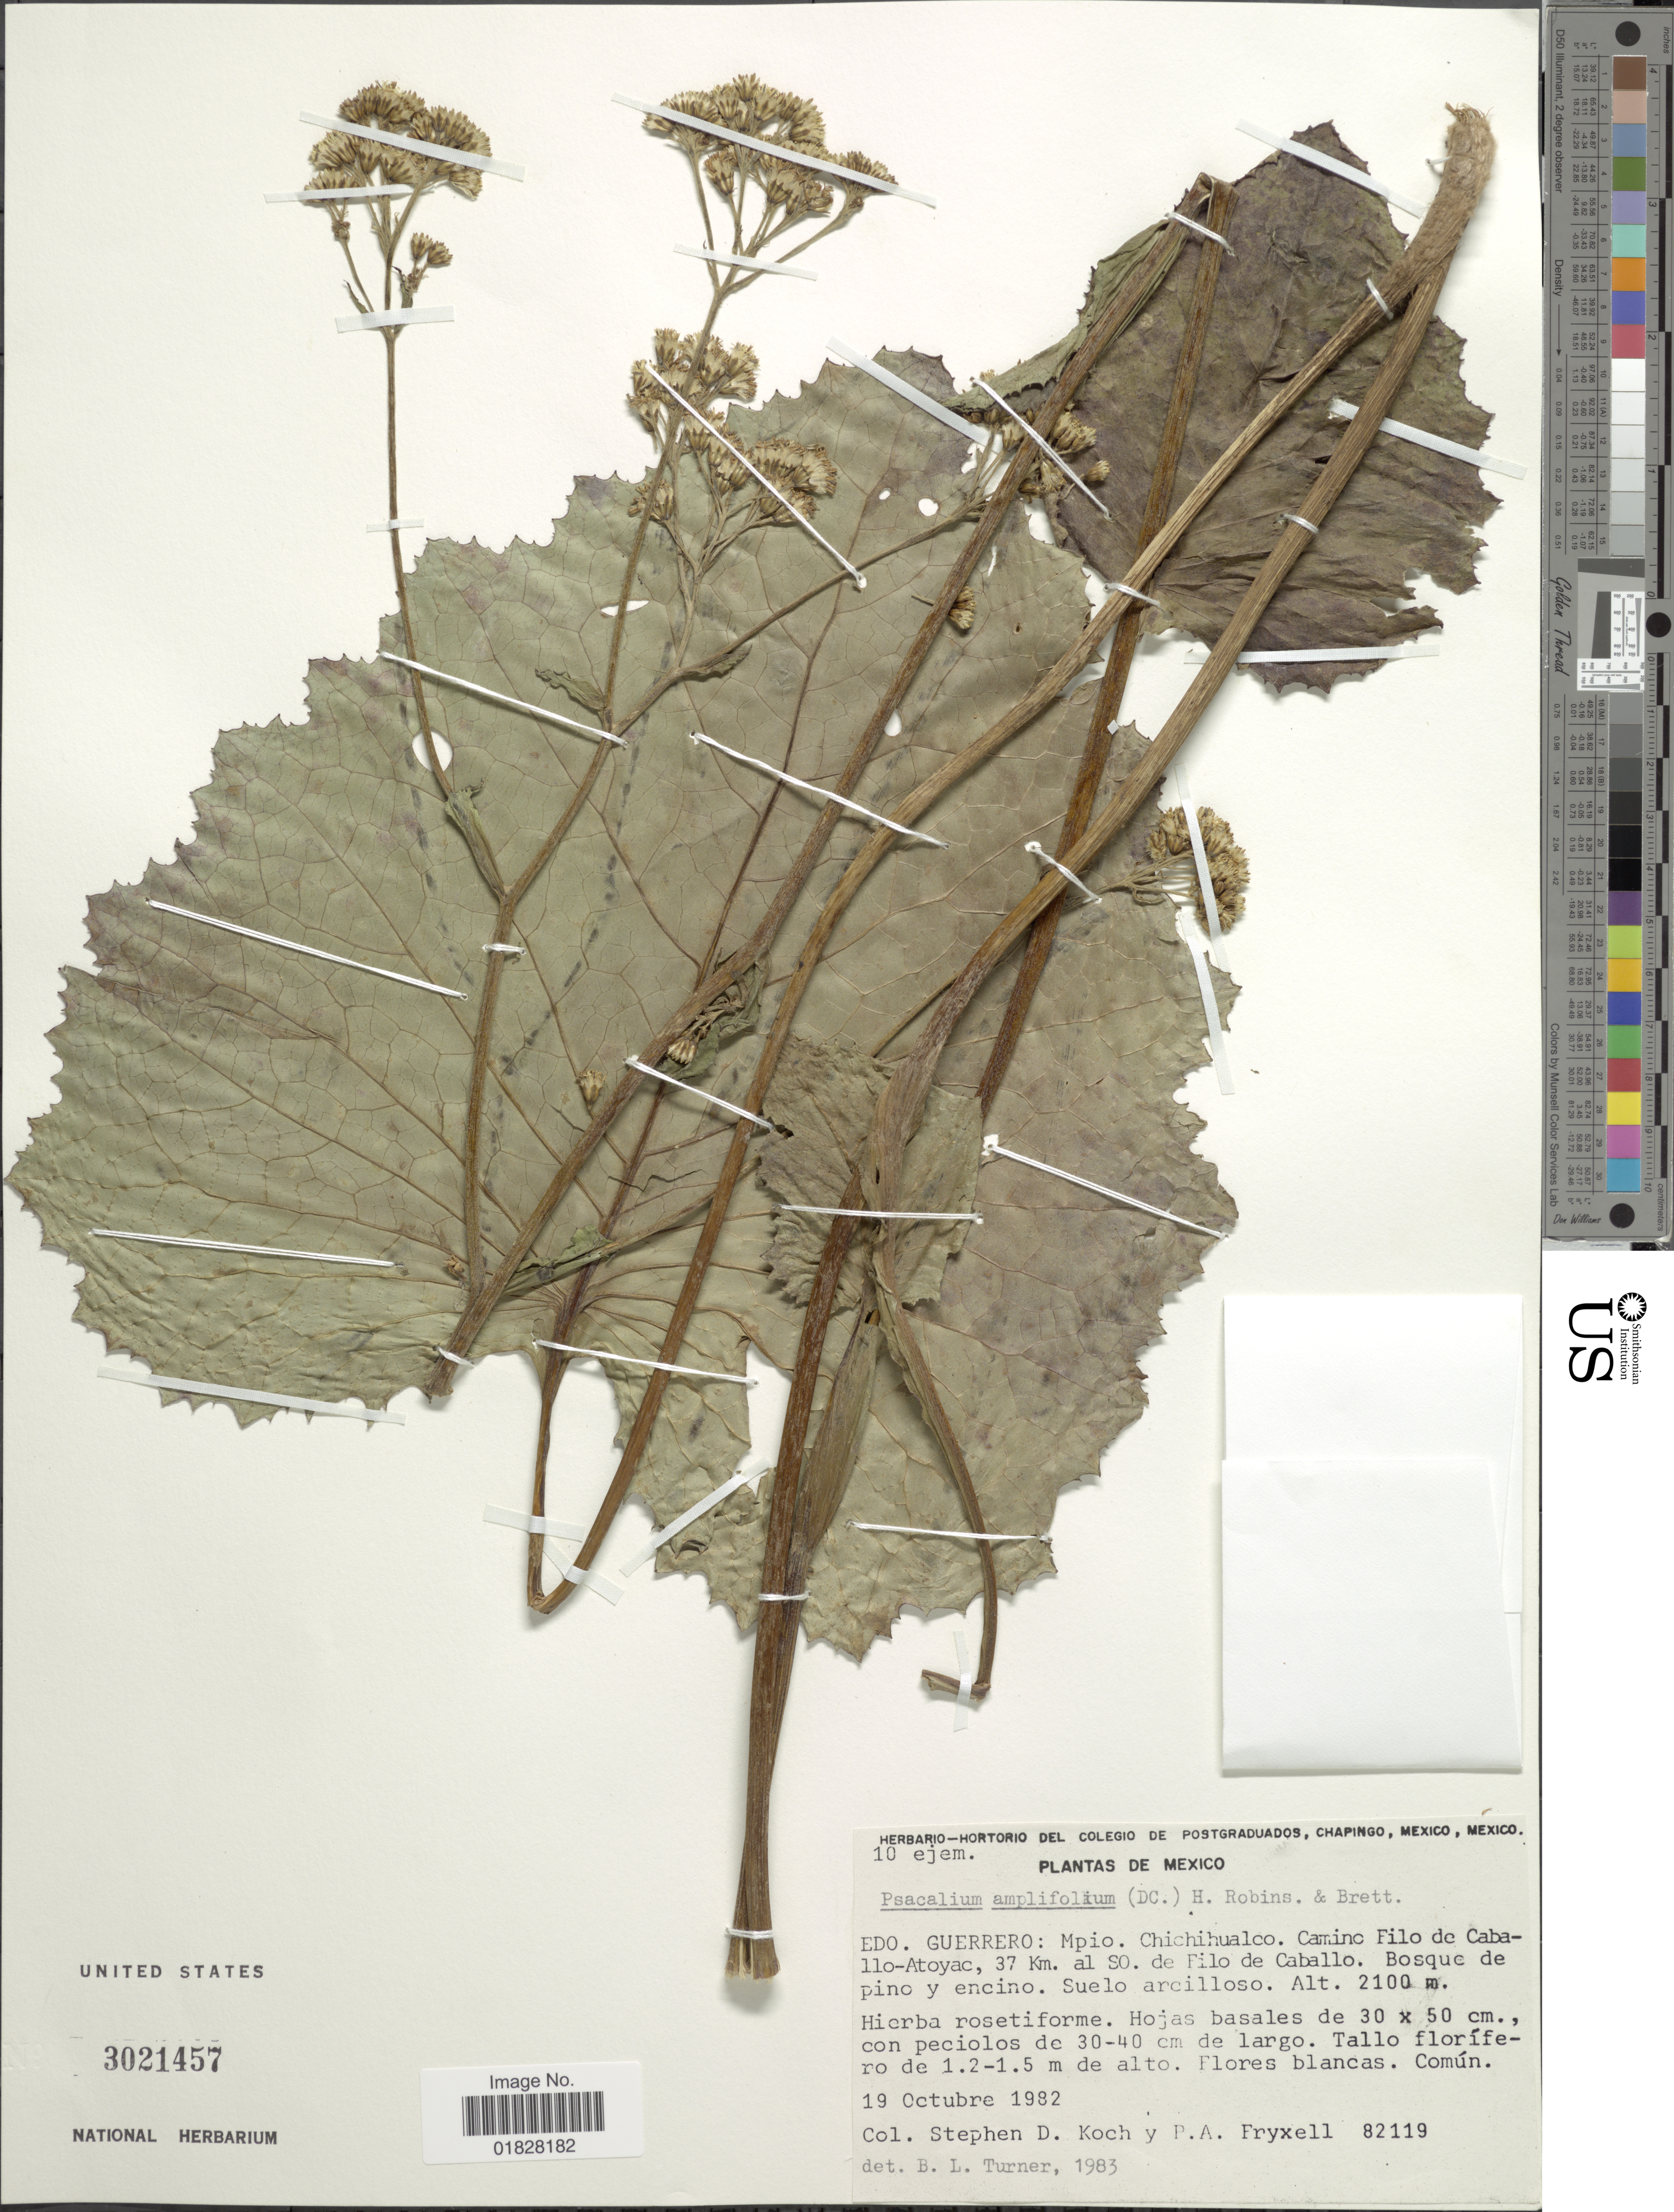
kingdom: Plantae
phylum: Tracheophyta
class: Magnoliopsida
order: Asterales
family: Asteraceae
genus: Psacalium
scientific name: Psacalium amplifolium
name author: (DC.) H. Rob. & Brettell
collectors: S. D. Koch & P. A. Fryxell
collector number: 82119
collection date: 1982-10-19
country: Mexico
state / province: Guerrero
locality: Edo. Guerrero: Mpio. Chichihualco. Camino Filo de Caballo-Atoyac, 37 Km. al SO. de Filo de Caballo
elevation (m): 2100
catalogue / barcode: US 3021457